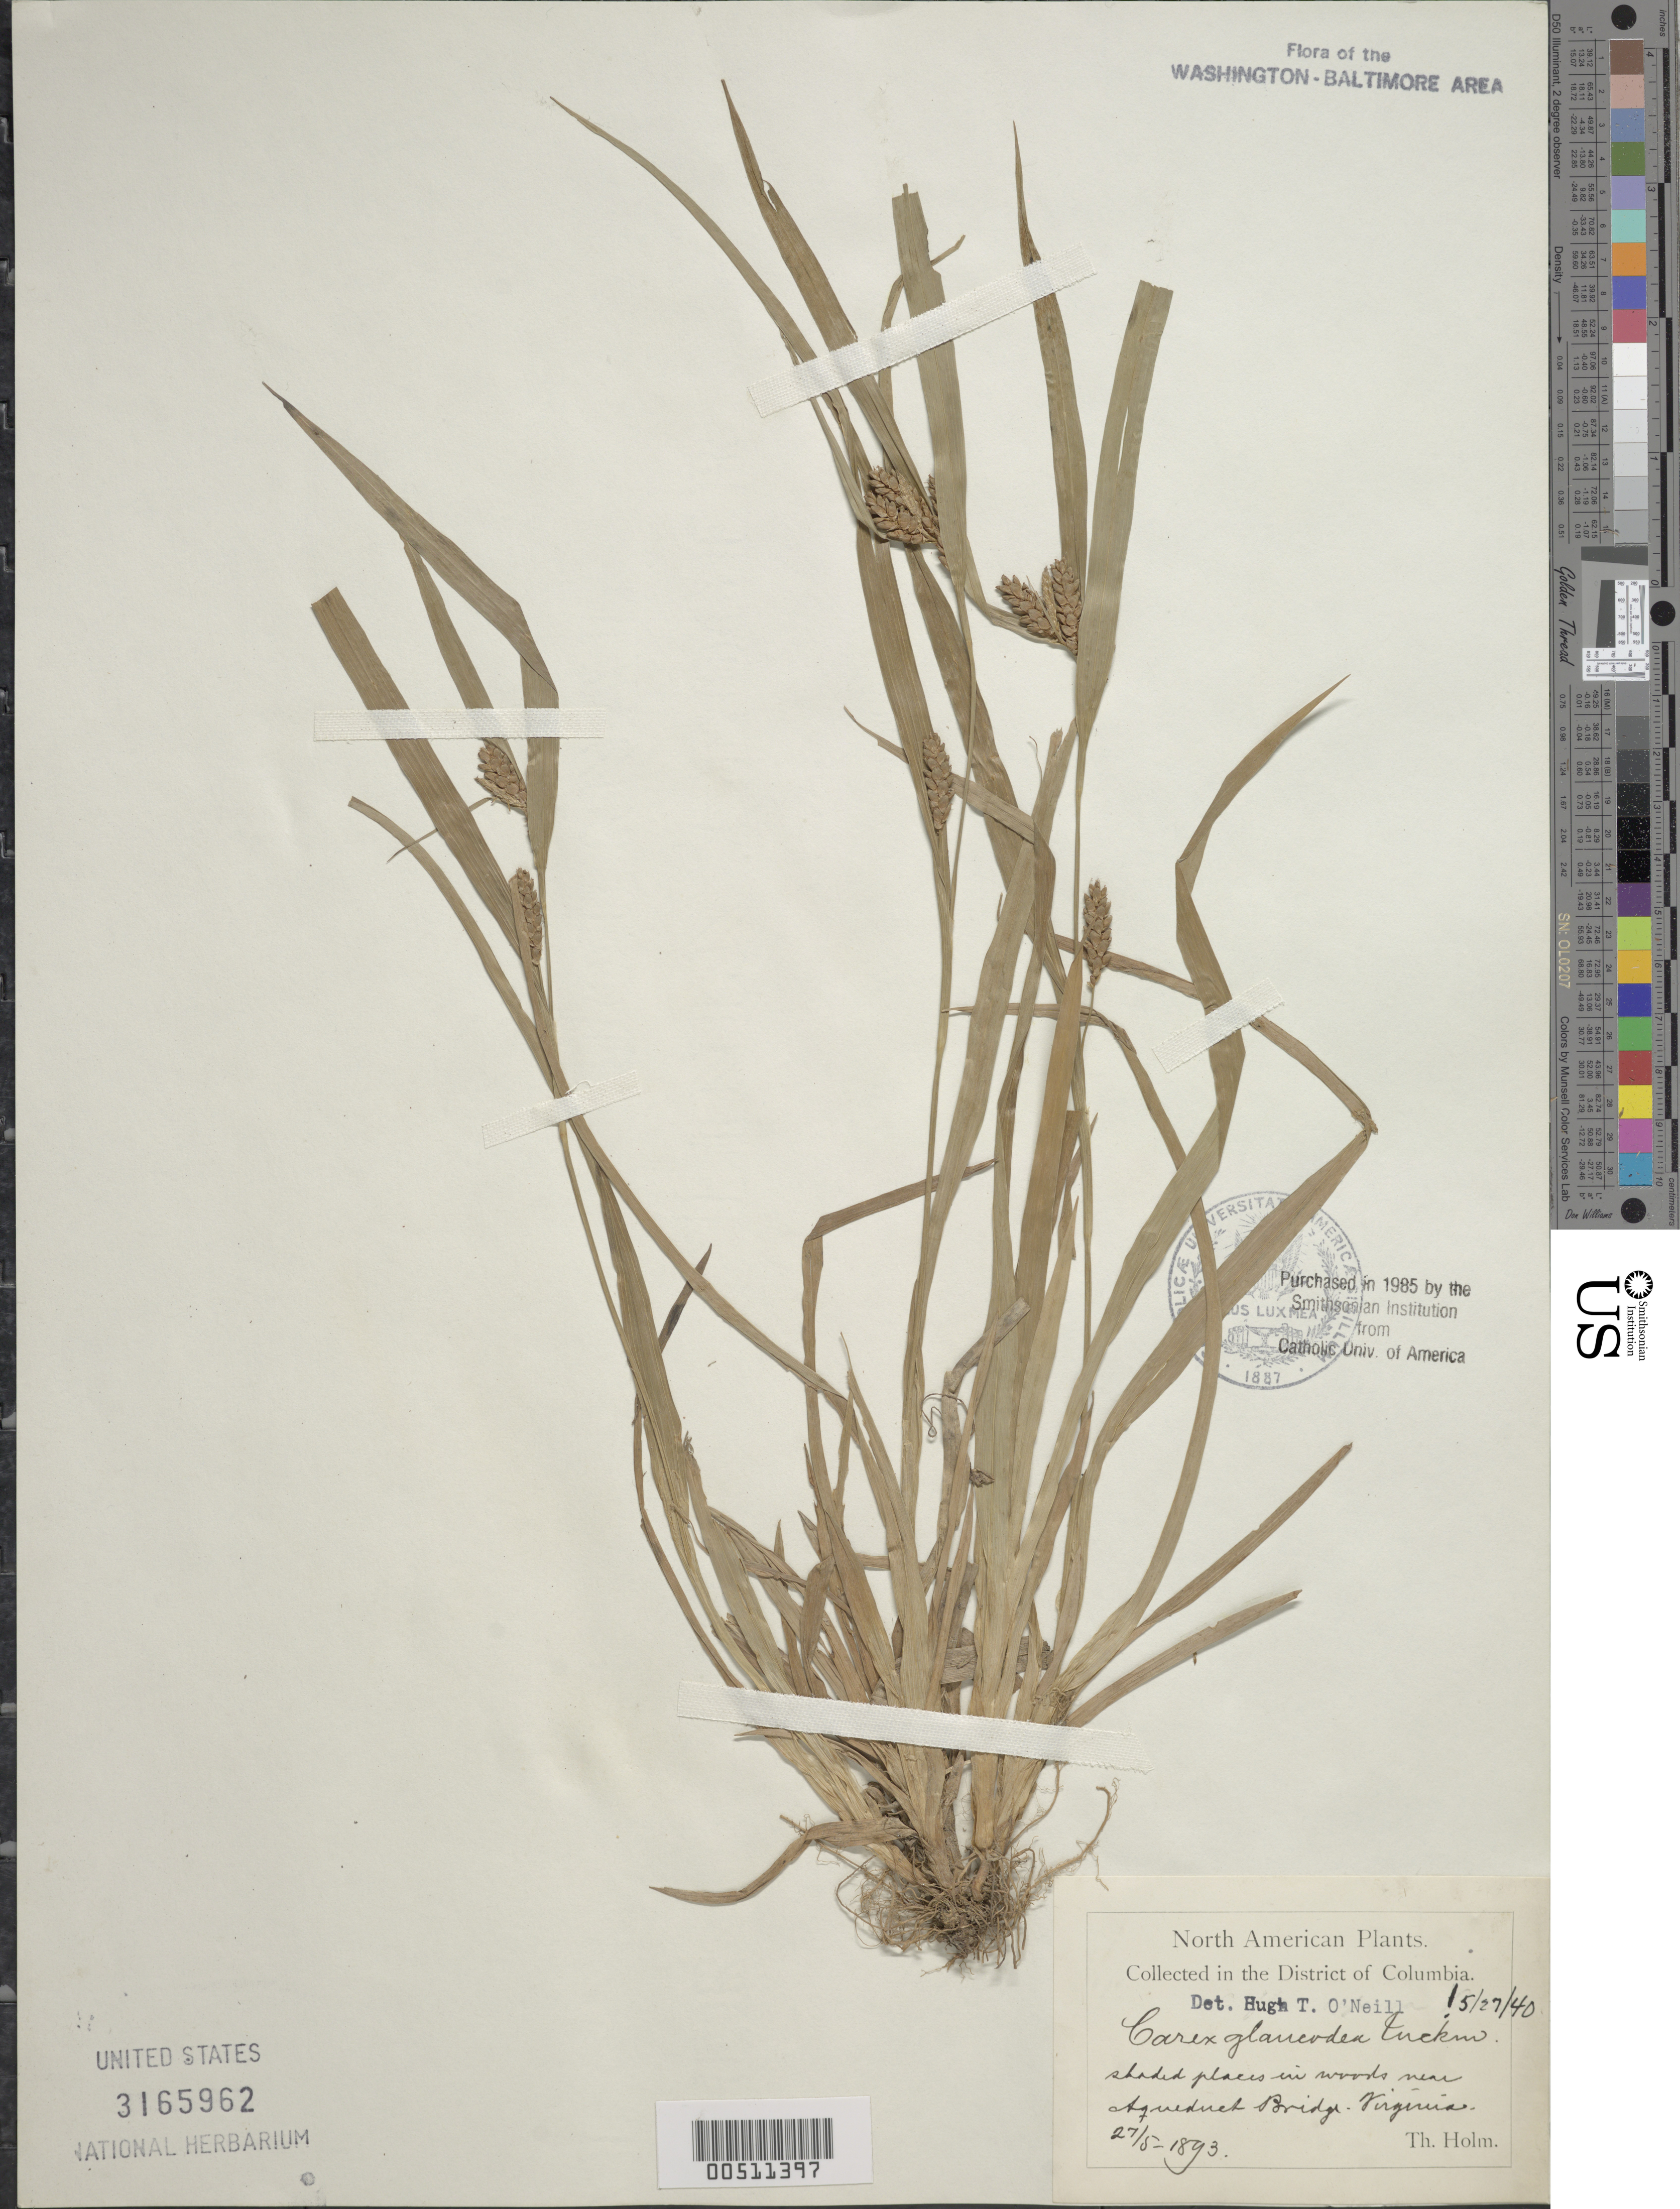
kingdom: Plantae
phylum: Tracheophyta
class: Liliopsida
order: Poales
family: Cyperaceae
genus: Carex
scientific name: Carex glaucodea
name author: Tuck. ex Olney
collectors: T. Holm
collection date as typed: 27 May 1893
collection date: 1893-05-27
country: United States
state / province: Virginia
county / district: Fairfax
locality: Aqueduct Bridge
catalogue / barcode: US 3165962